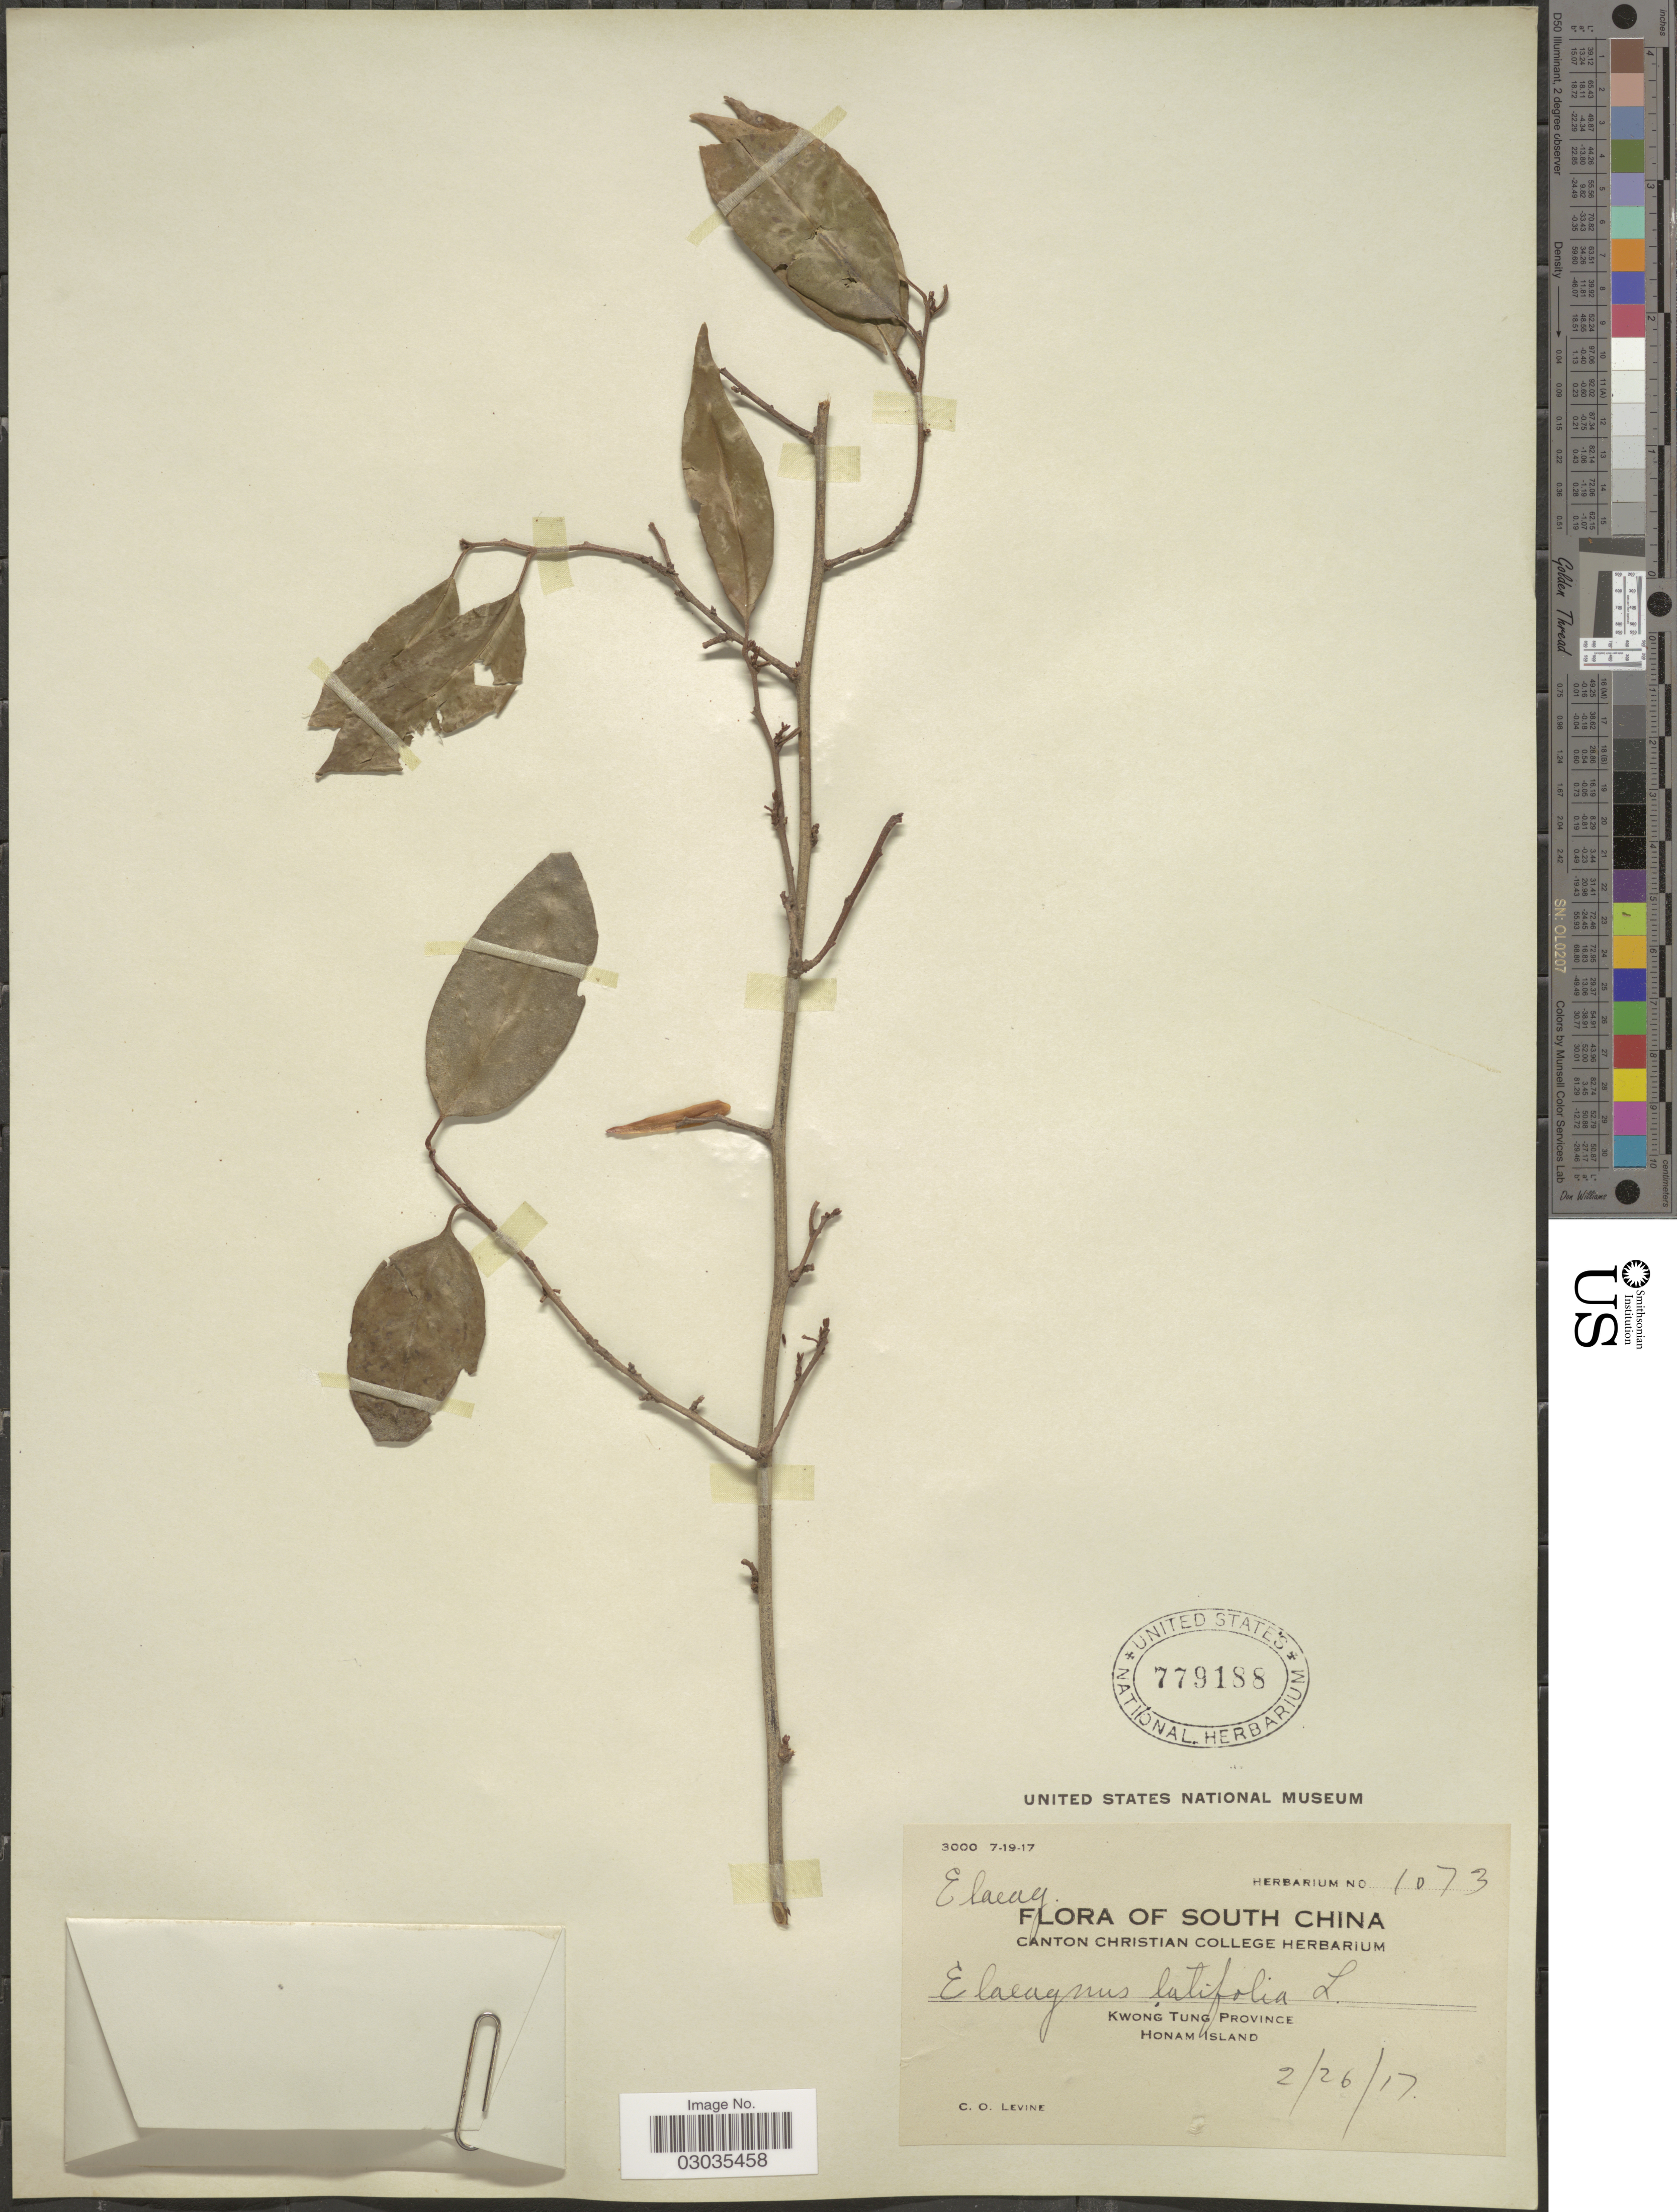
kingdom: Plantae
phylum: Tracheophyta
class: Magnoliopsida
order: Rosales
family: Elaeagnaceae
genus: Elaeagnus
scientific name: Elaeagnus latifolia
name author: L.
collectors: C. O. Levine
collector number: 1073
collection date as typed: Transcribed d/m/y: 26/2/17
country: China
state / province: Guangdong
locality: South China. Kwong Tung Province. Honam Island.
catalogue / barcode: US 779188